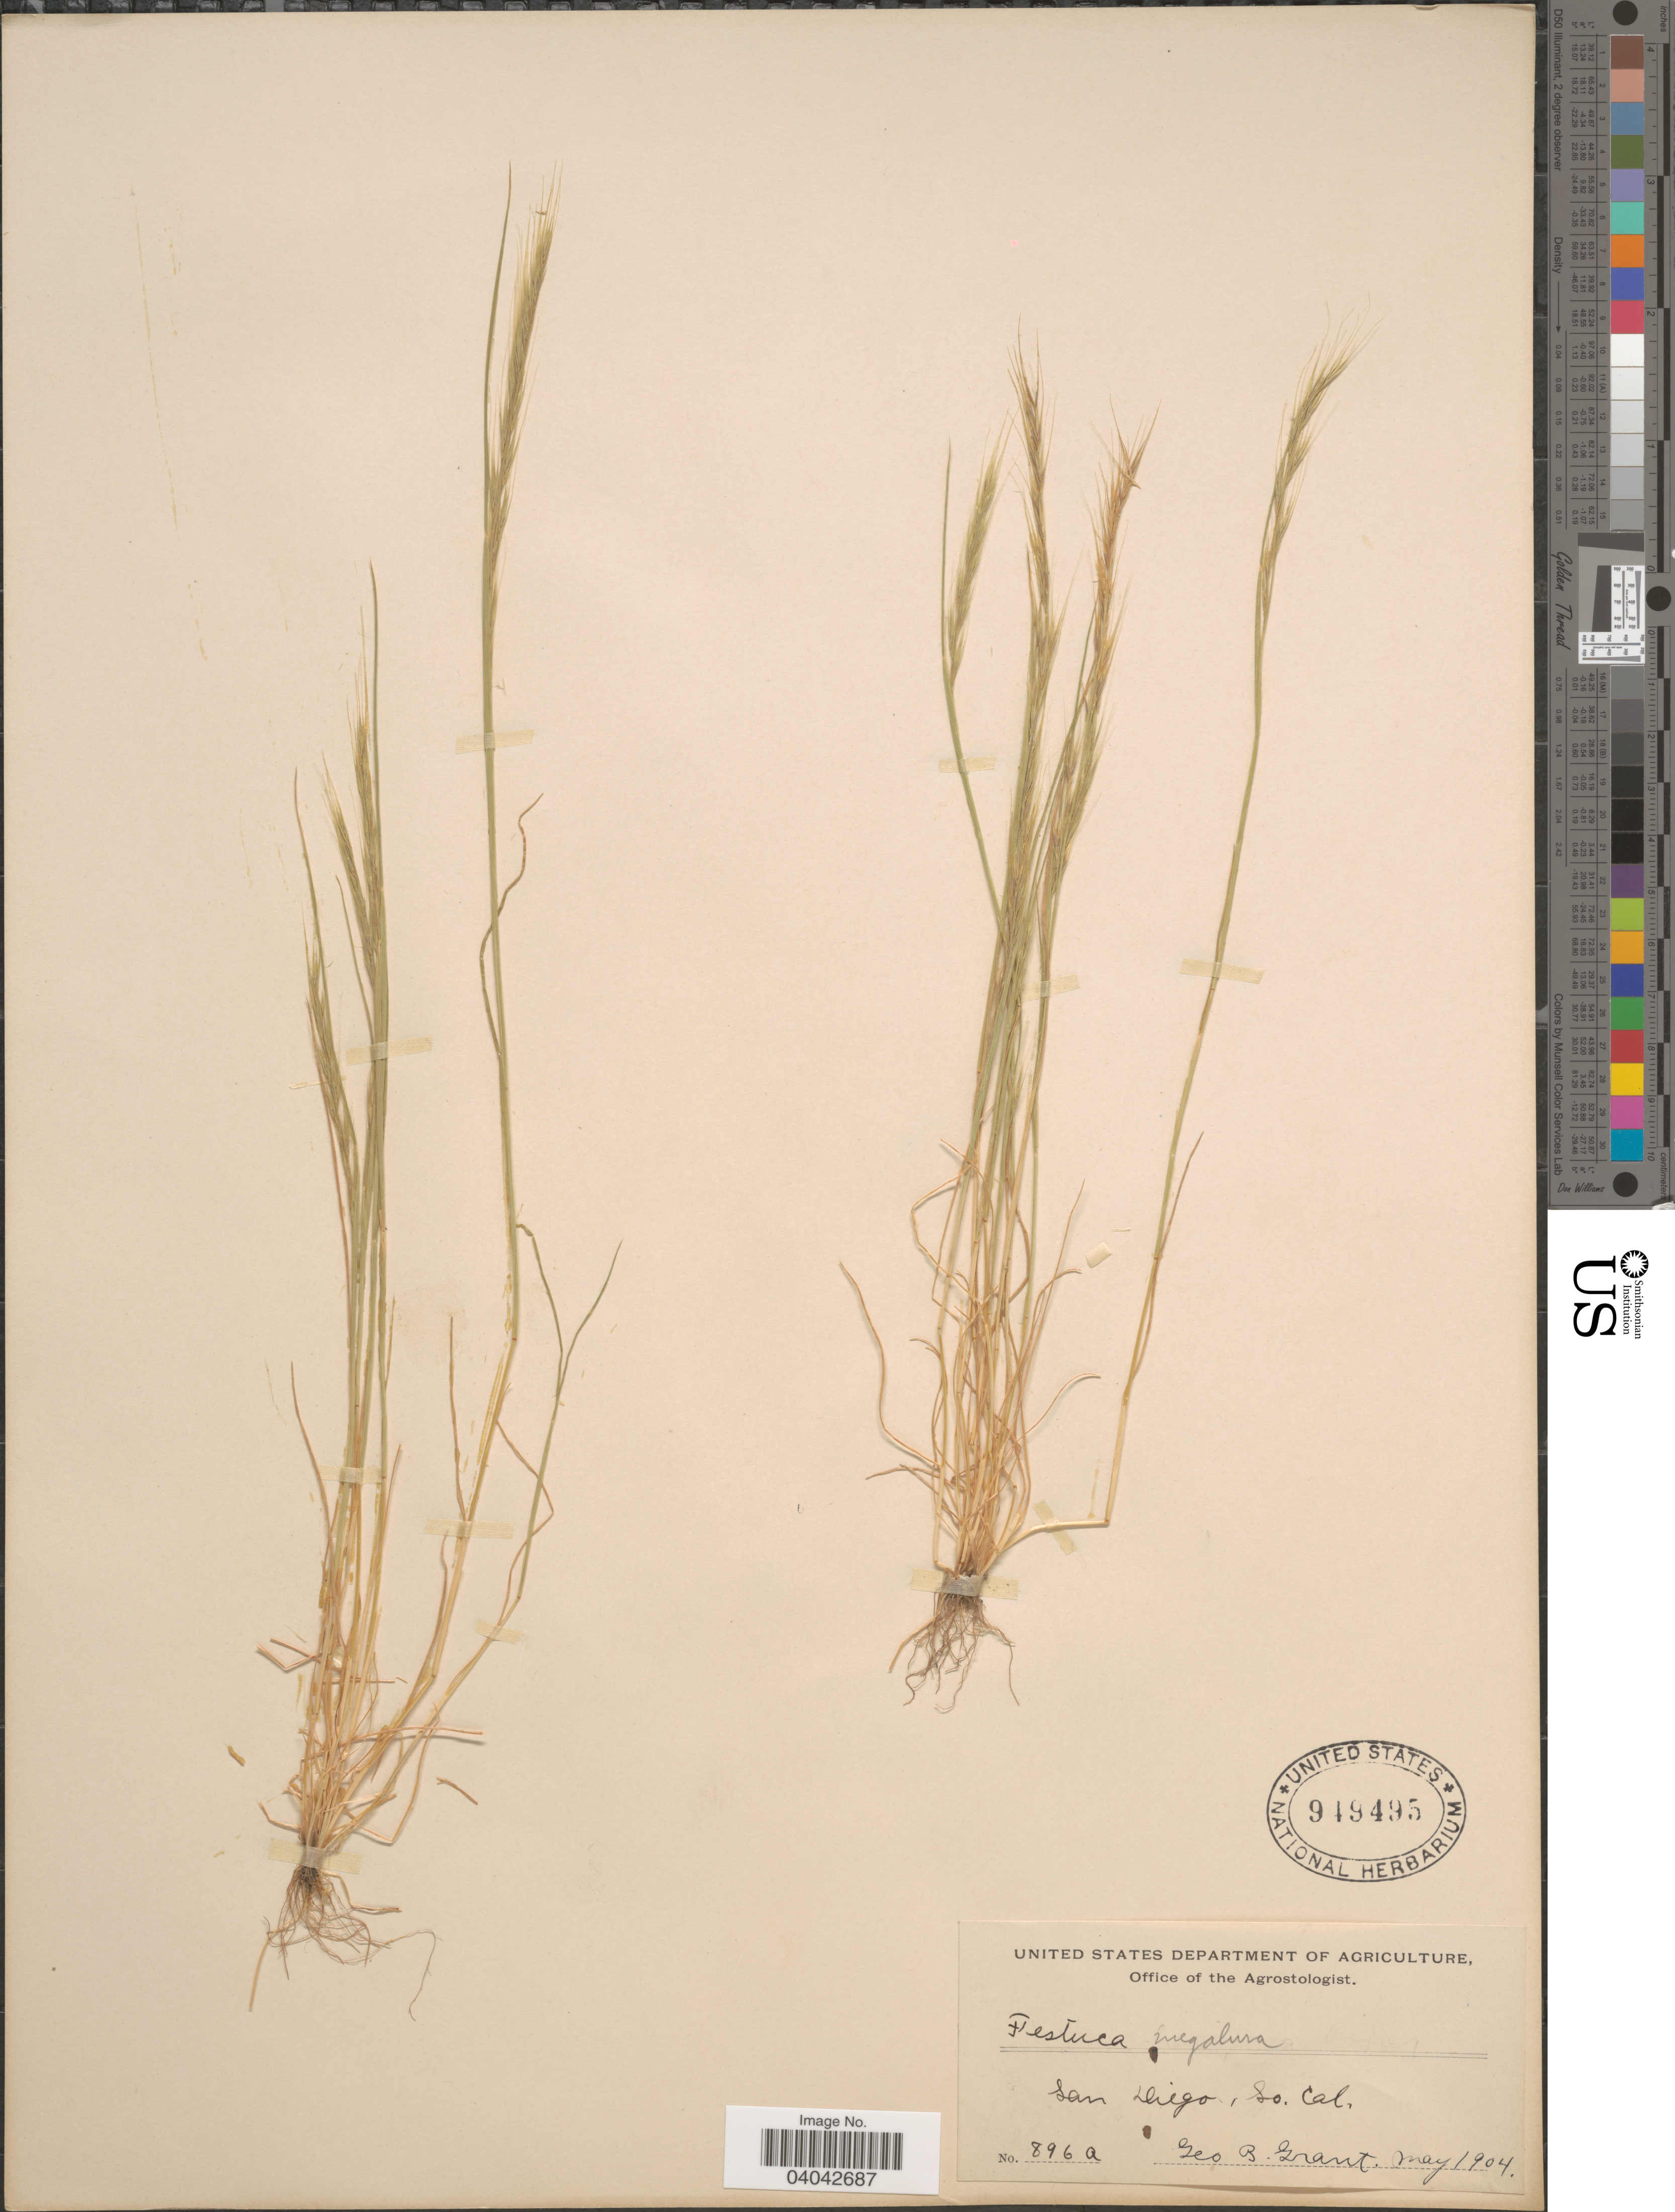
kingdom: Plantae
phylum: Tracheophyta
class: Liliopsida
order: Poales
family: Poaceae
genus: Festuca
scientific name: Festuca megalura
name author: Nutt.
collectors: G. Grant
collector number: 896a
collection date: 1904-05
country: United States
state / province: California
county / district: San Diego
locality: San Diego, So. Cal.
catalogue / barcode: US 949495